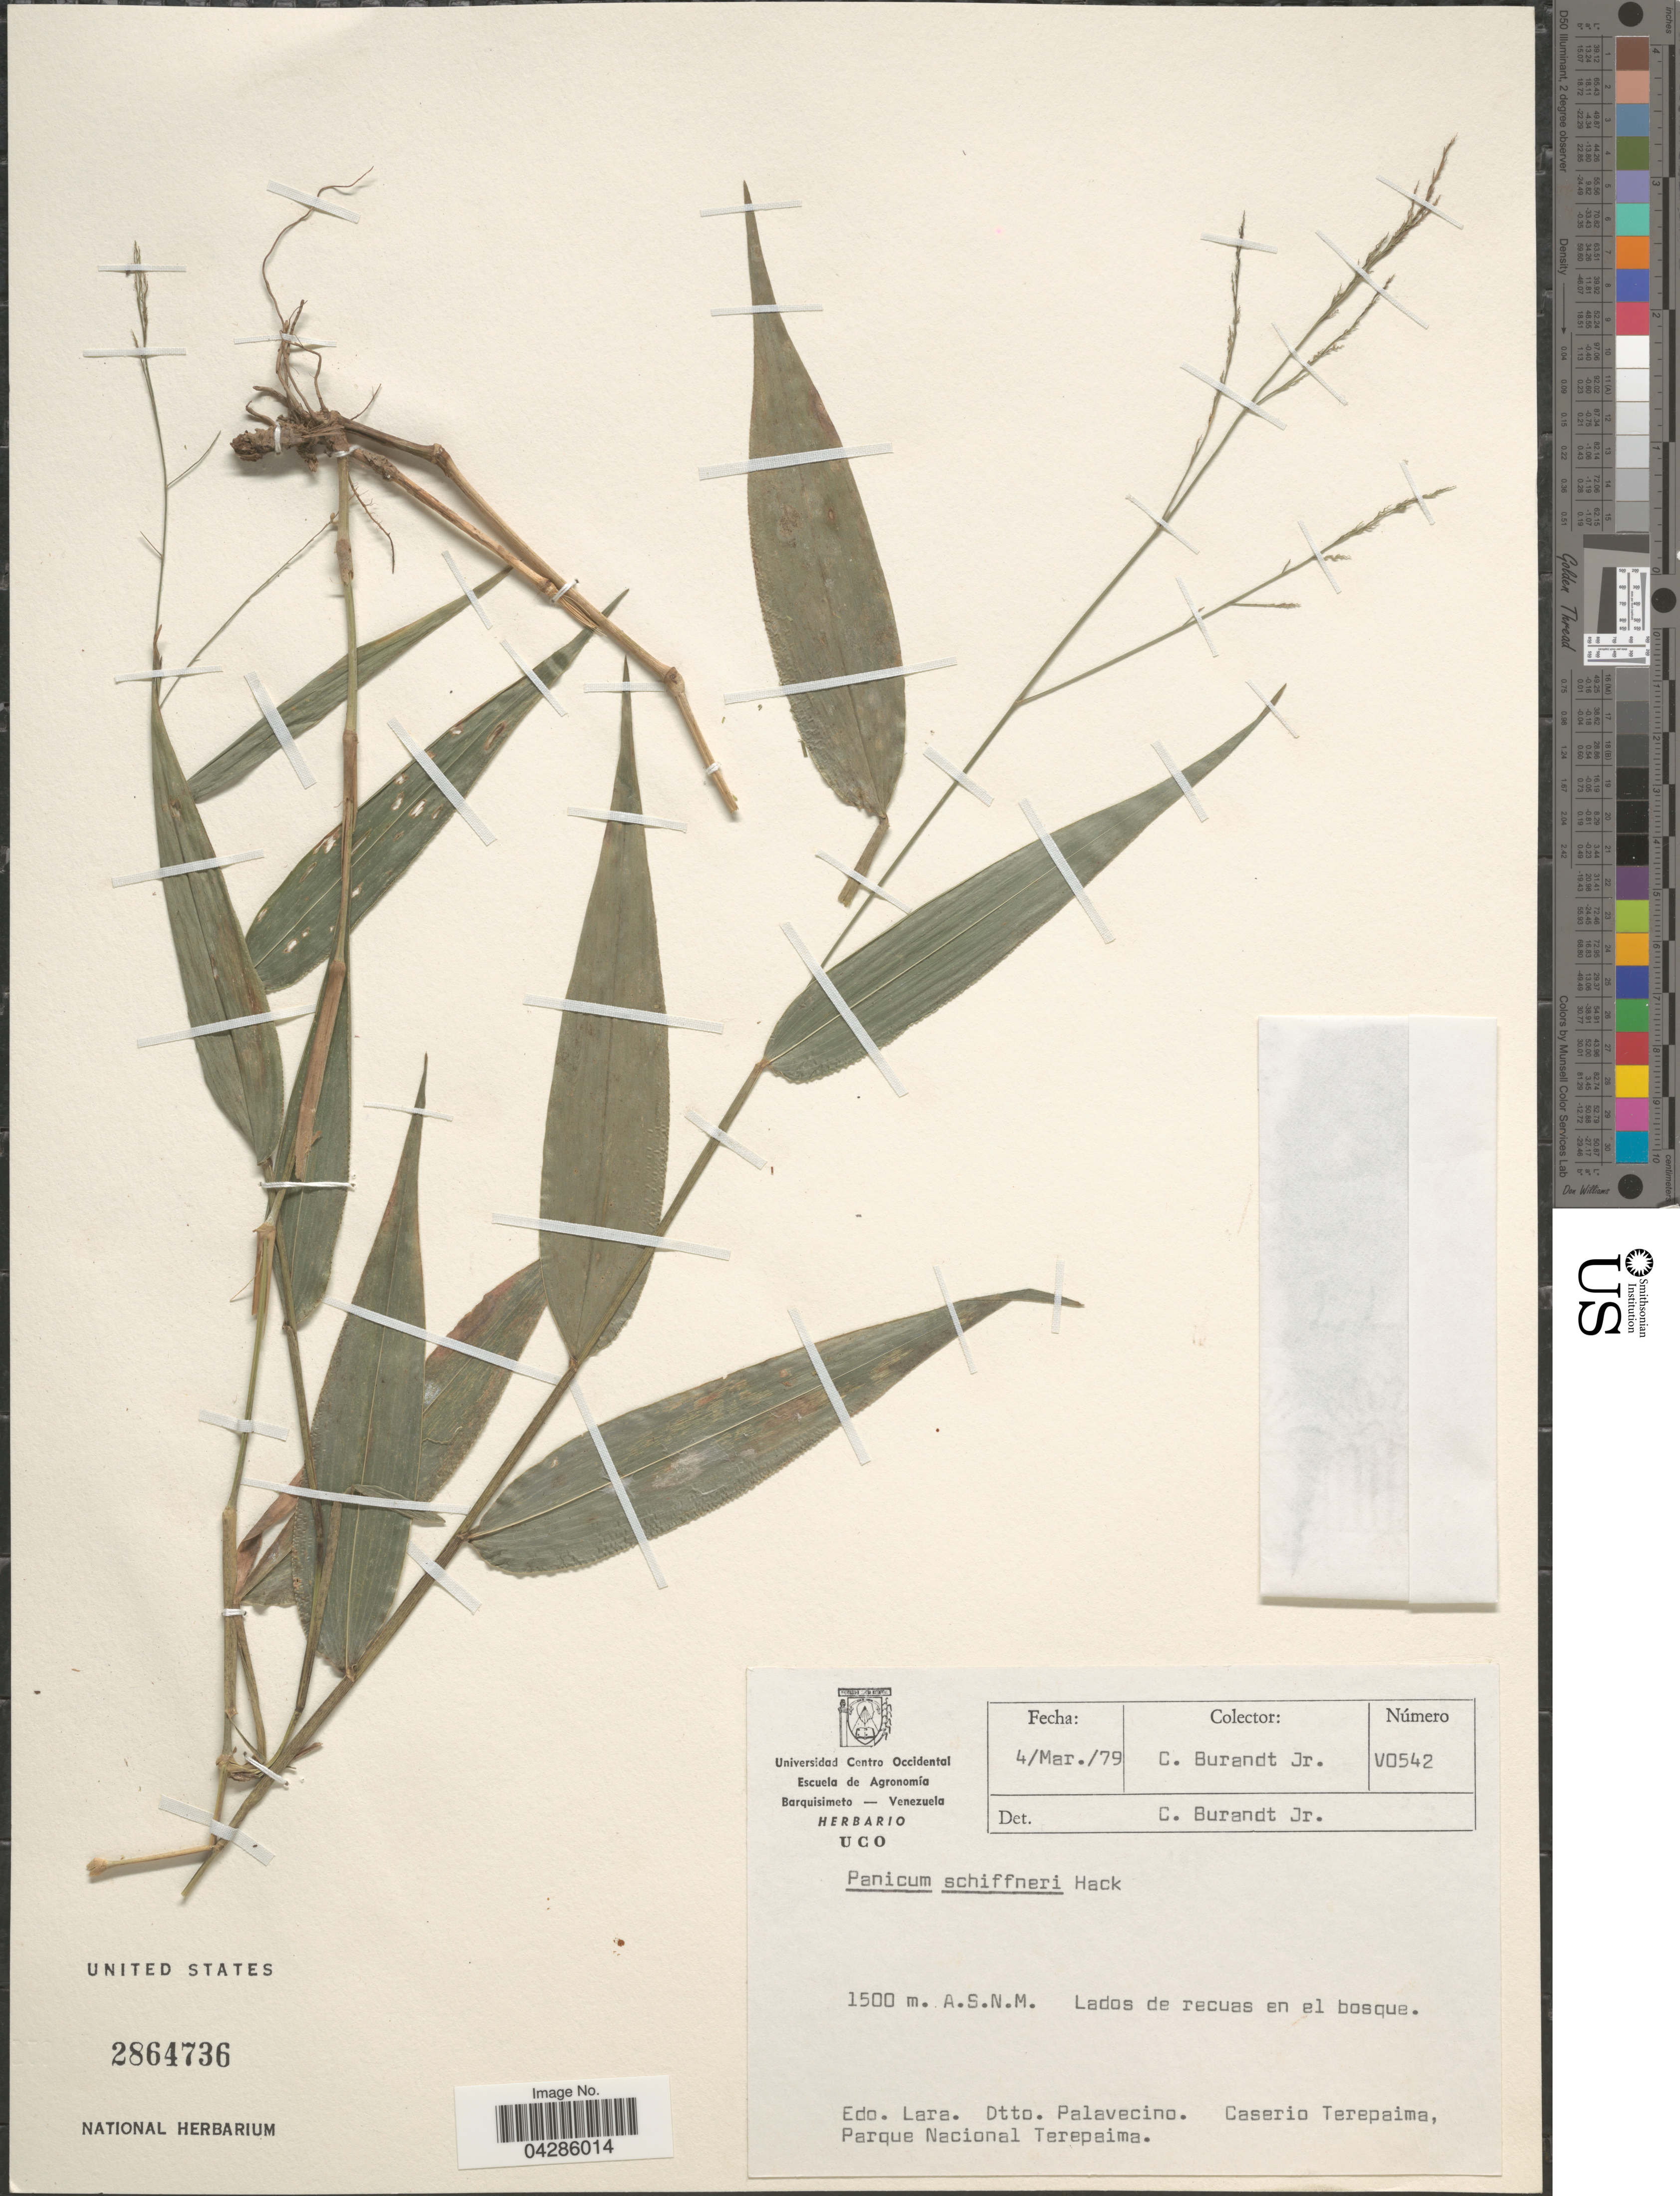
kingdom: Plantae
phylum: Tracheophyta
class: Liliopsida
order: Poales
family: Poaceae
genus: Morronea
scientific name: Morronea trichidiachnis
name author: (Döll) Zuloaga & Scataglini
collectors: C. Burandt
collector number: V0542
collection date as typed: Transcribed d/m/y: 4/3/79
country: Venezuela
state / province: Lara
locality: Lados de recuas en el bosque. Dtto. Palavecino. Caserio Terepaima, Parque Nacional Terepaima.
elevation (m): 1500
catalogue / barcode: US 2864736